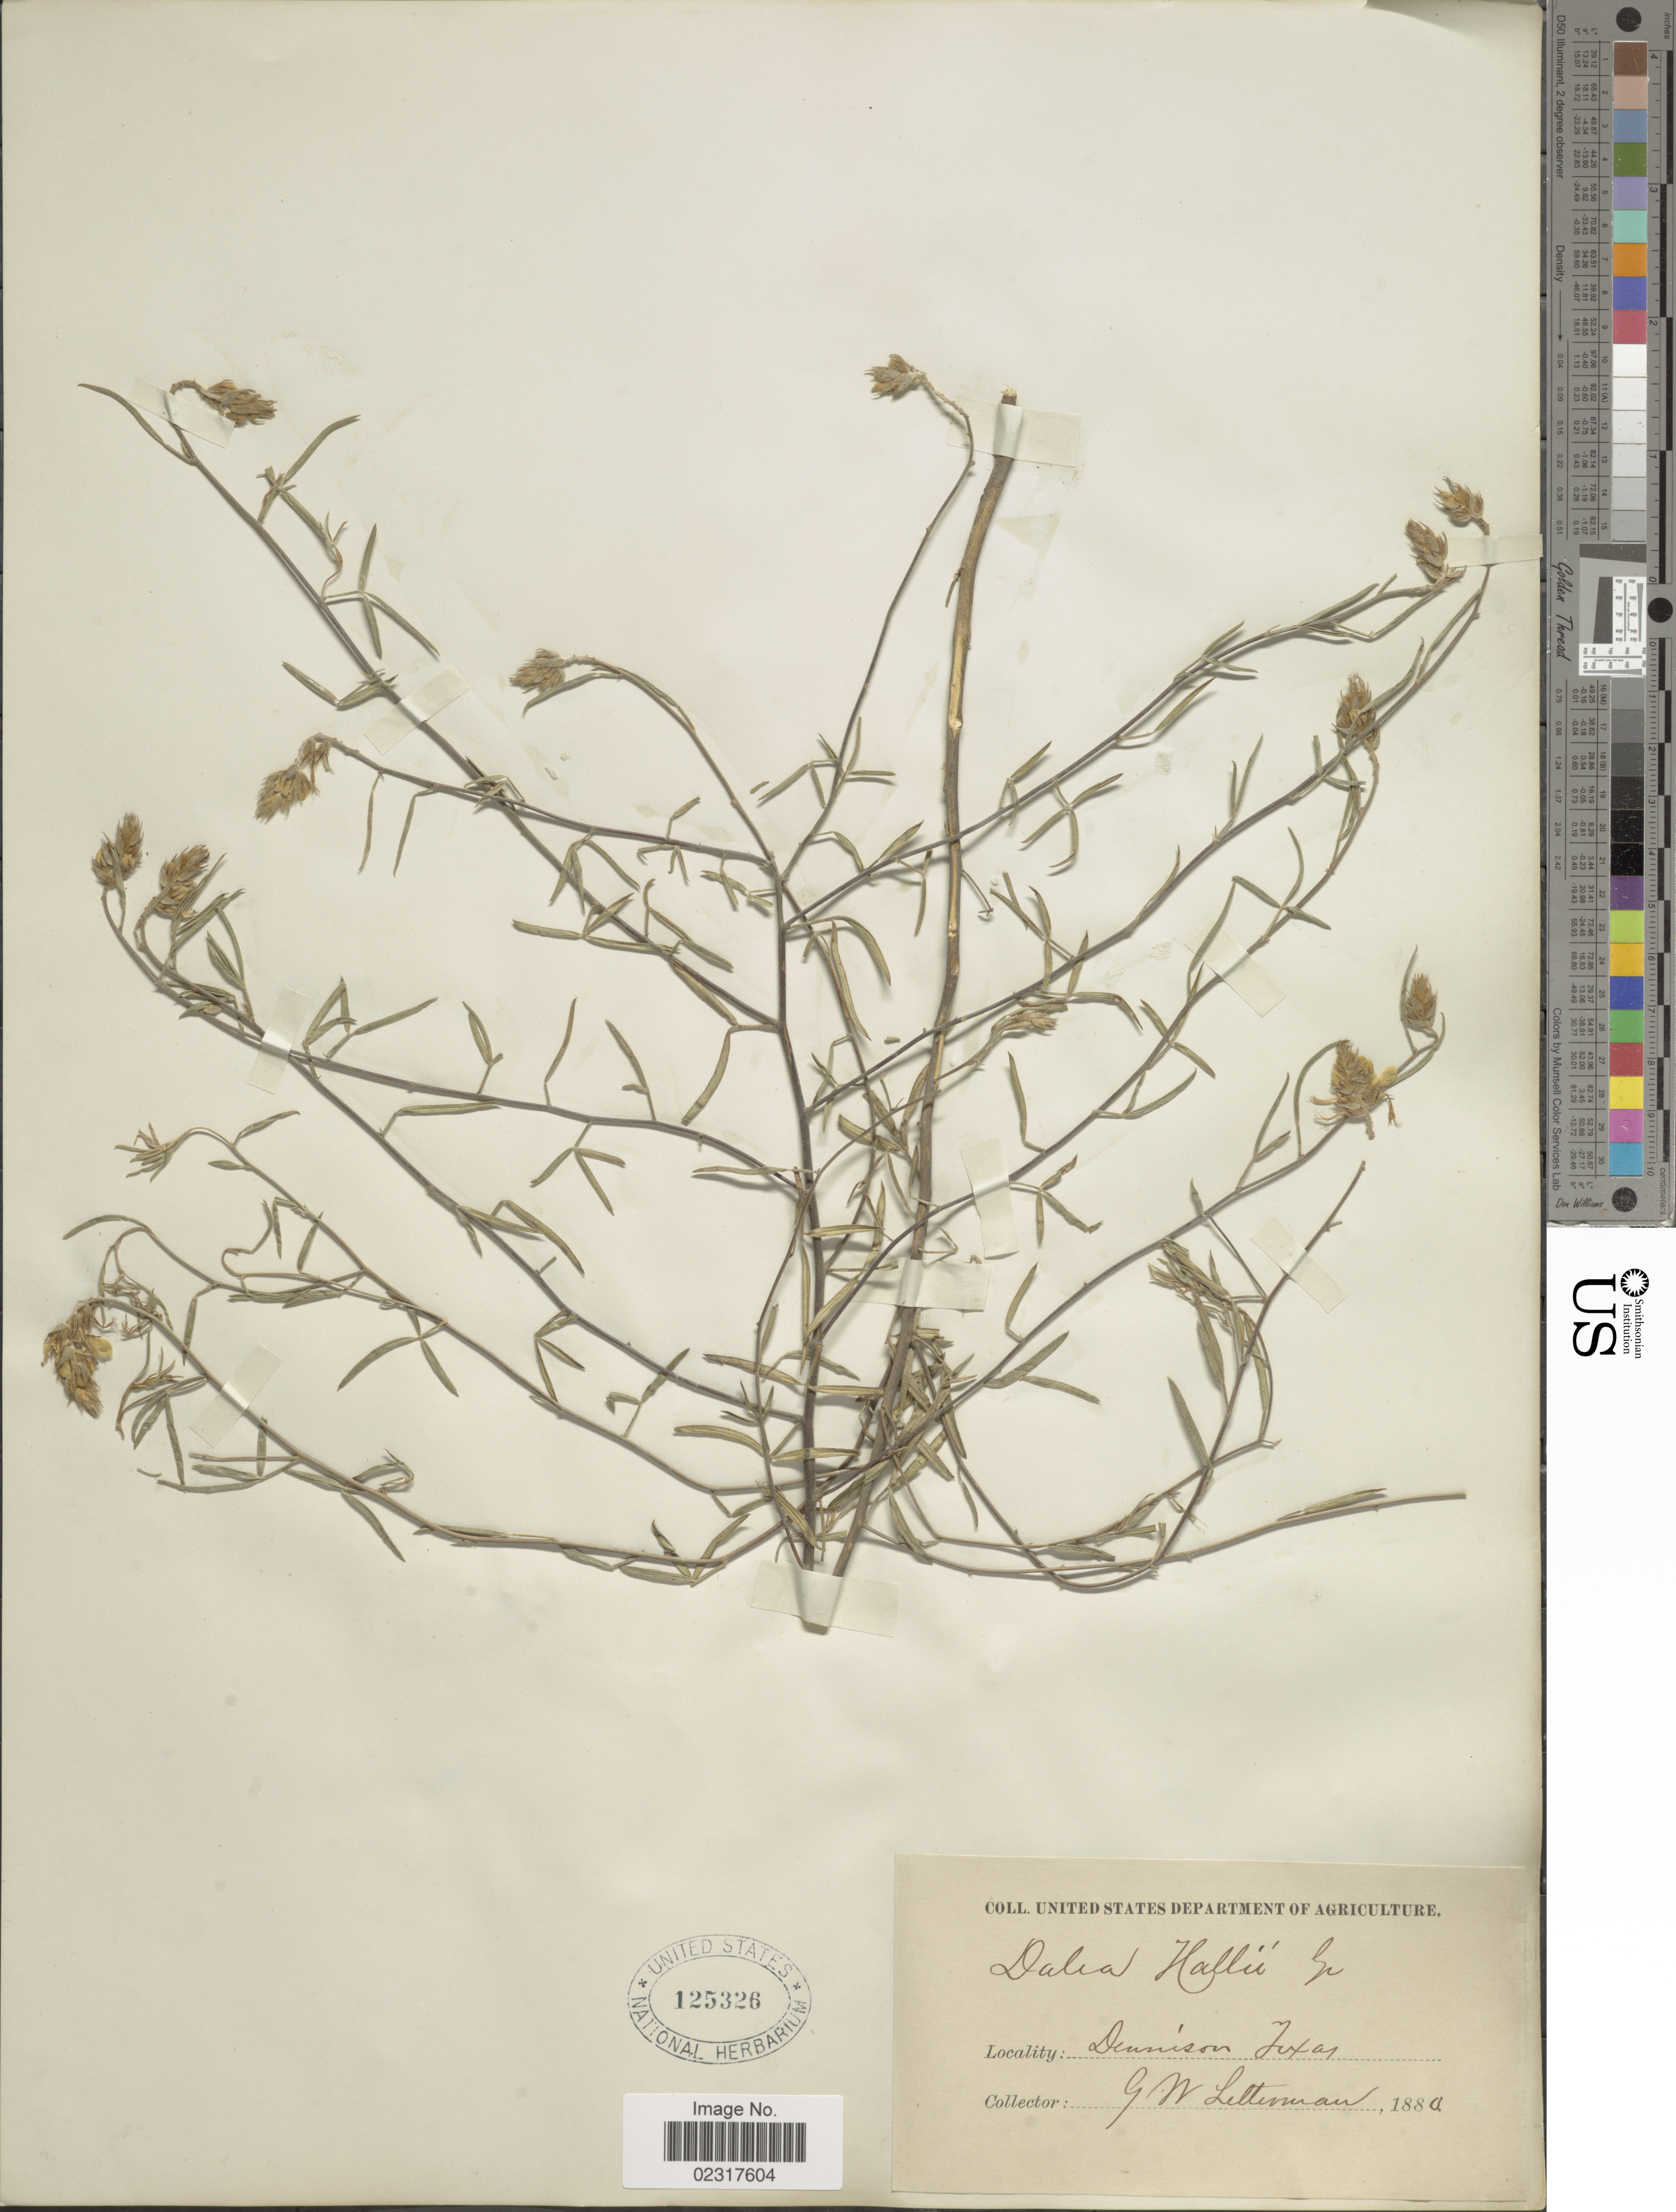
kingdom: Plantae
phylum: Tracheophyta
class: Magnoliopsida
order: Fabales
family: Fabaceae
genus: Dalea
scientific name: Dalea hallii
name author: A. Gray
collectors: G. W. Letterman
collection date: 1880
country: United States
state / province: Texas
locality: Dennison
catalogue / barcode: US 125326